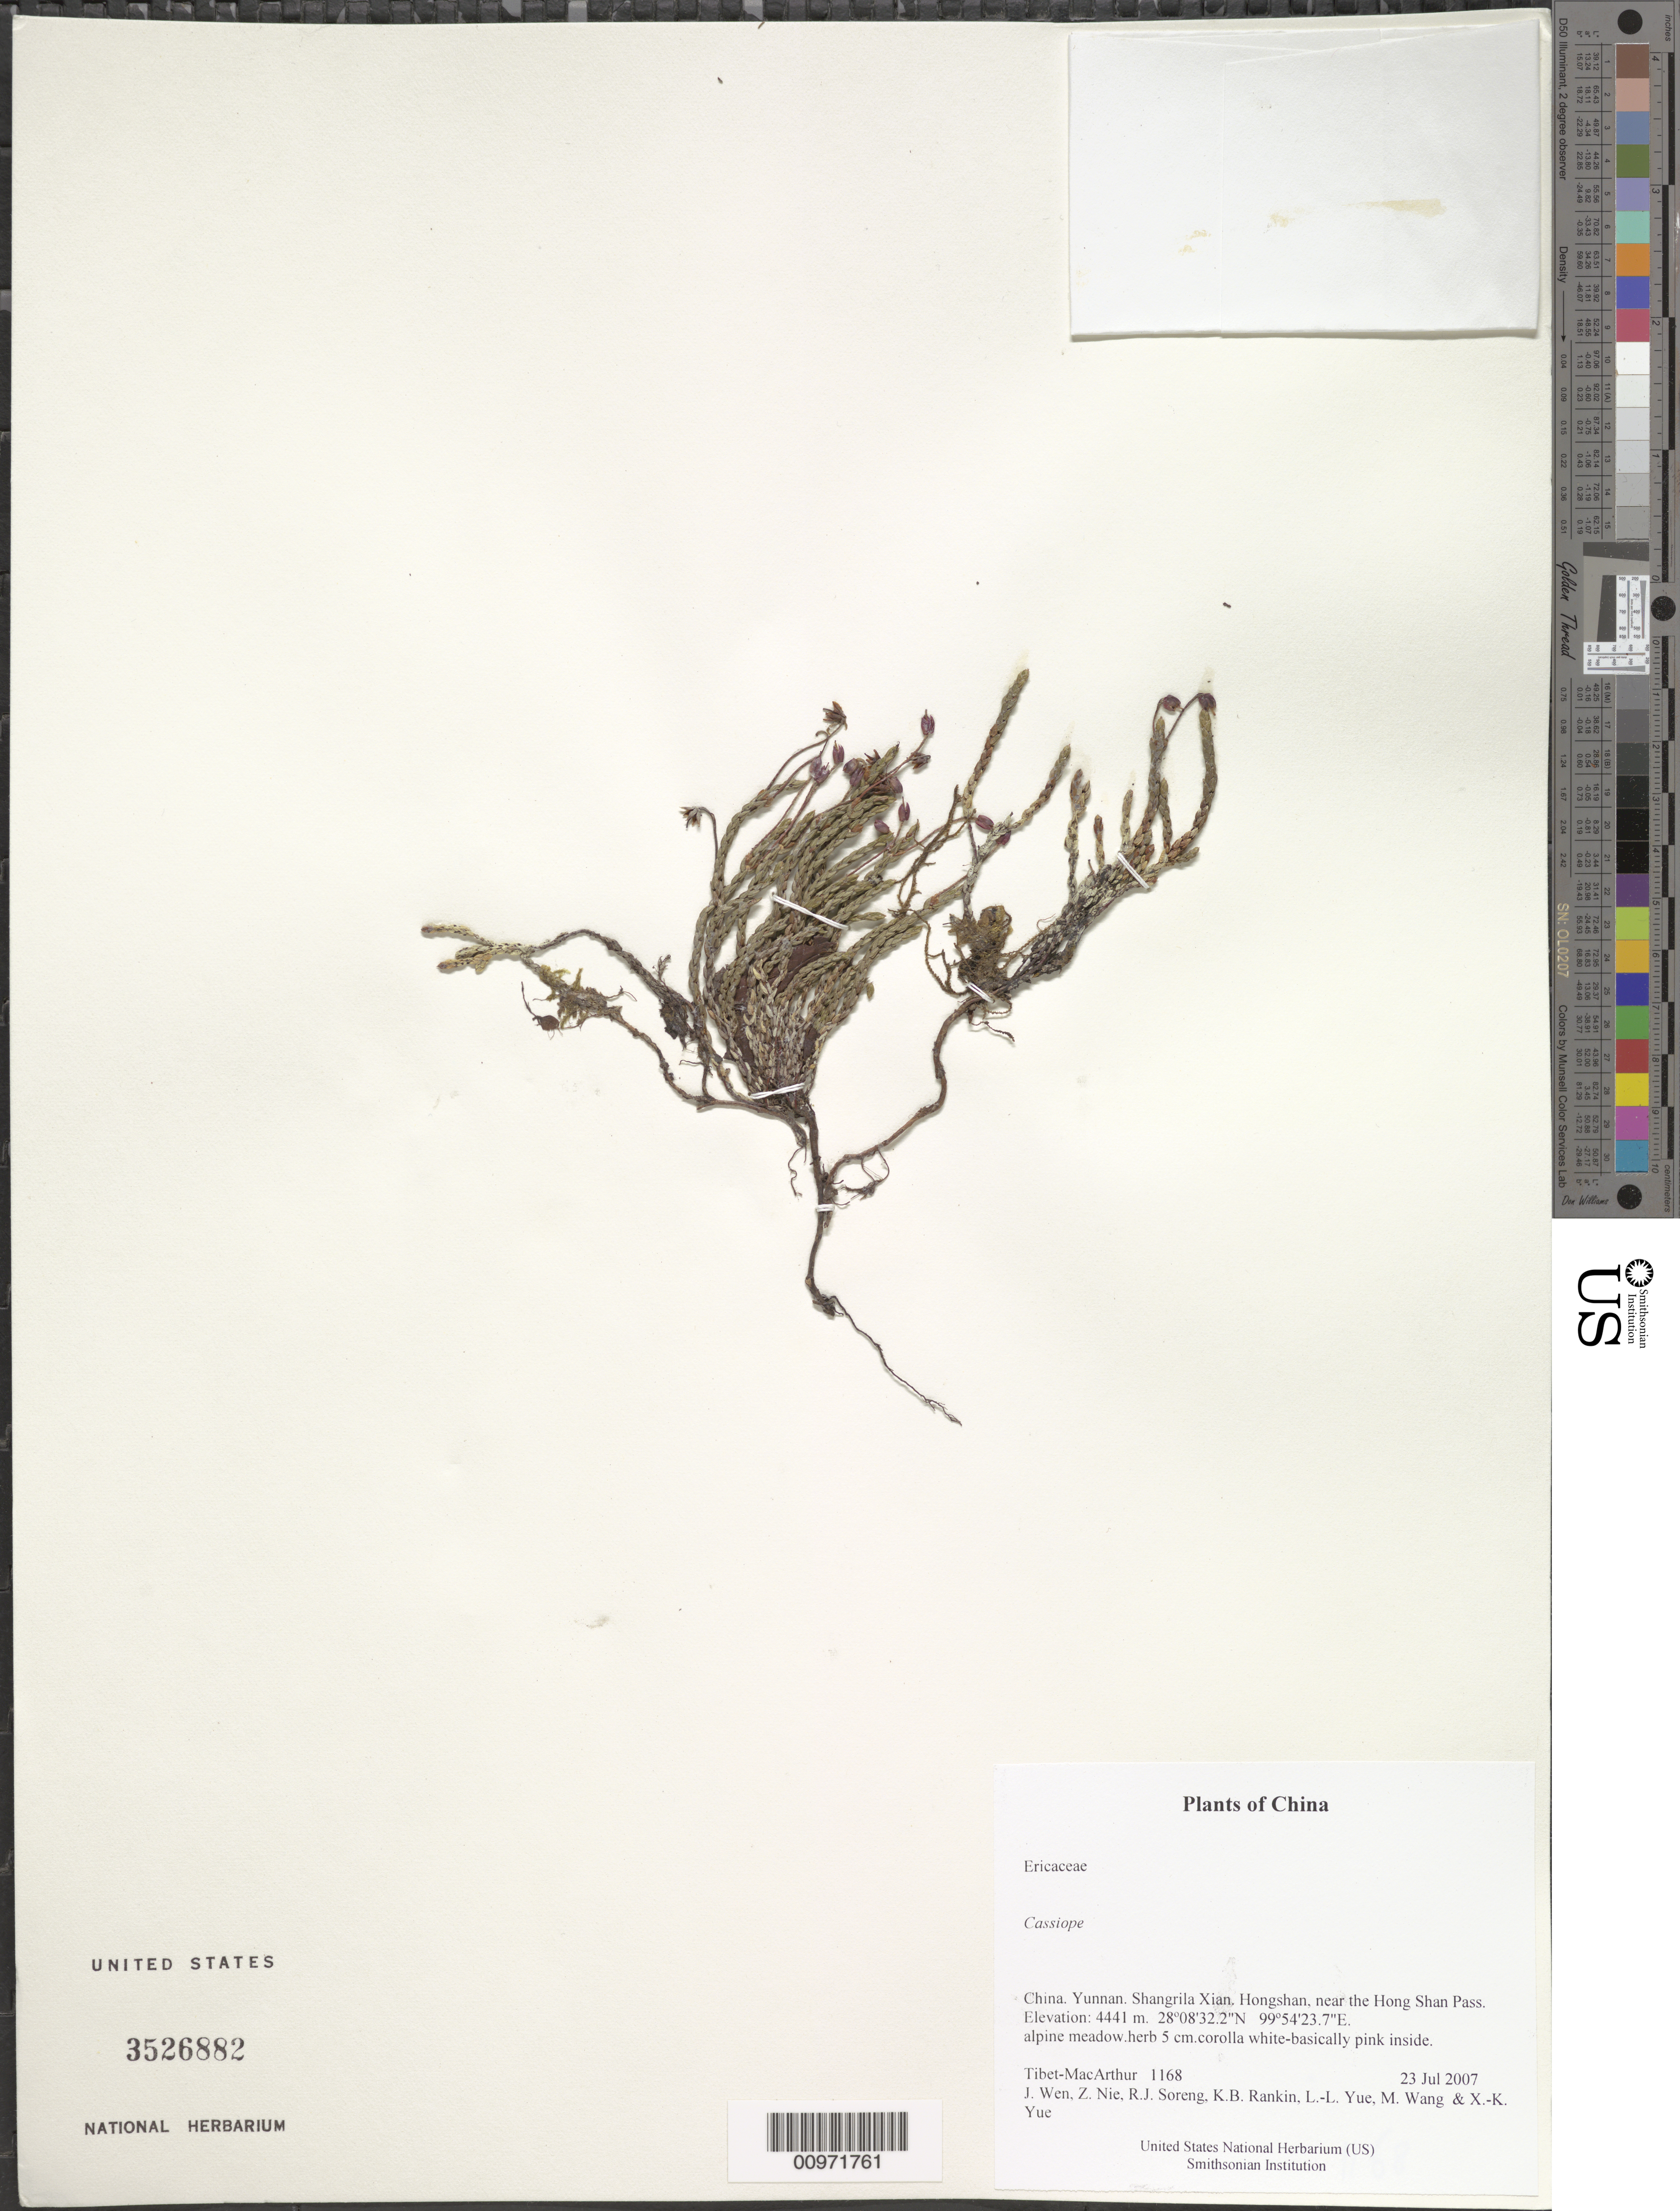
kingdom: Plantae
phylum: Tracheophyta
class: Magnoliopsida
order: Ericales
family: Ericaceae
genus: Cassiope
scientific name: Cassiope sp.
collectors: Tibet-MacArthur, J. Wen, Z. Nie, R. J. Soreng, K. Rankin, L. Yue, M. Wang & X. Yue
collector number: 1168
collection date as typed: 23 Jul 2007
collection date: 2007-07-23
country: China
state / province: Yunnan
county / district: Shangrila Xian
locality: Hongshan, near the Hong Shan Pass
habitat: alpine meadow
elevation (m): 4441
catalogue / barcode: US 3526882